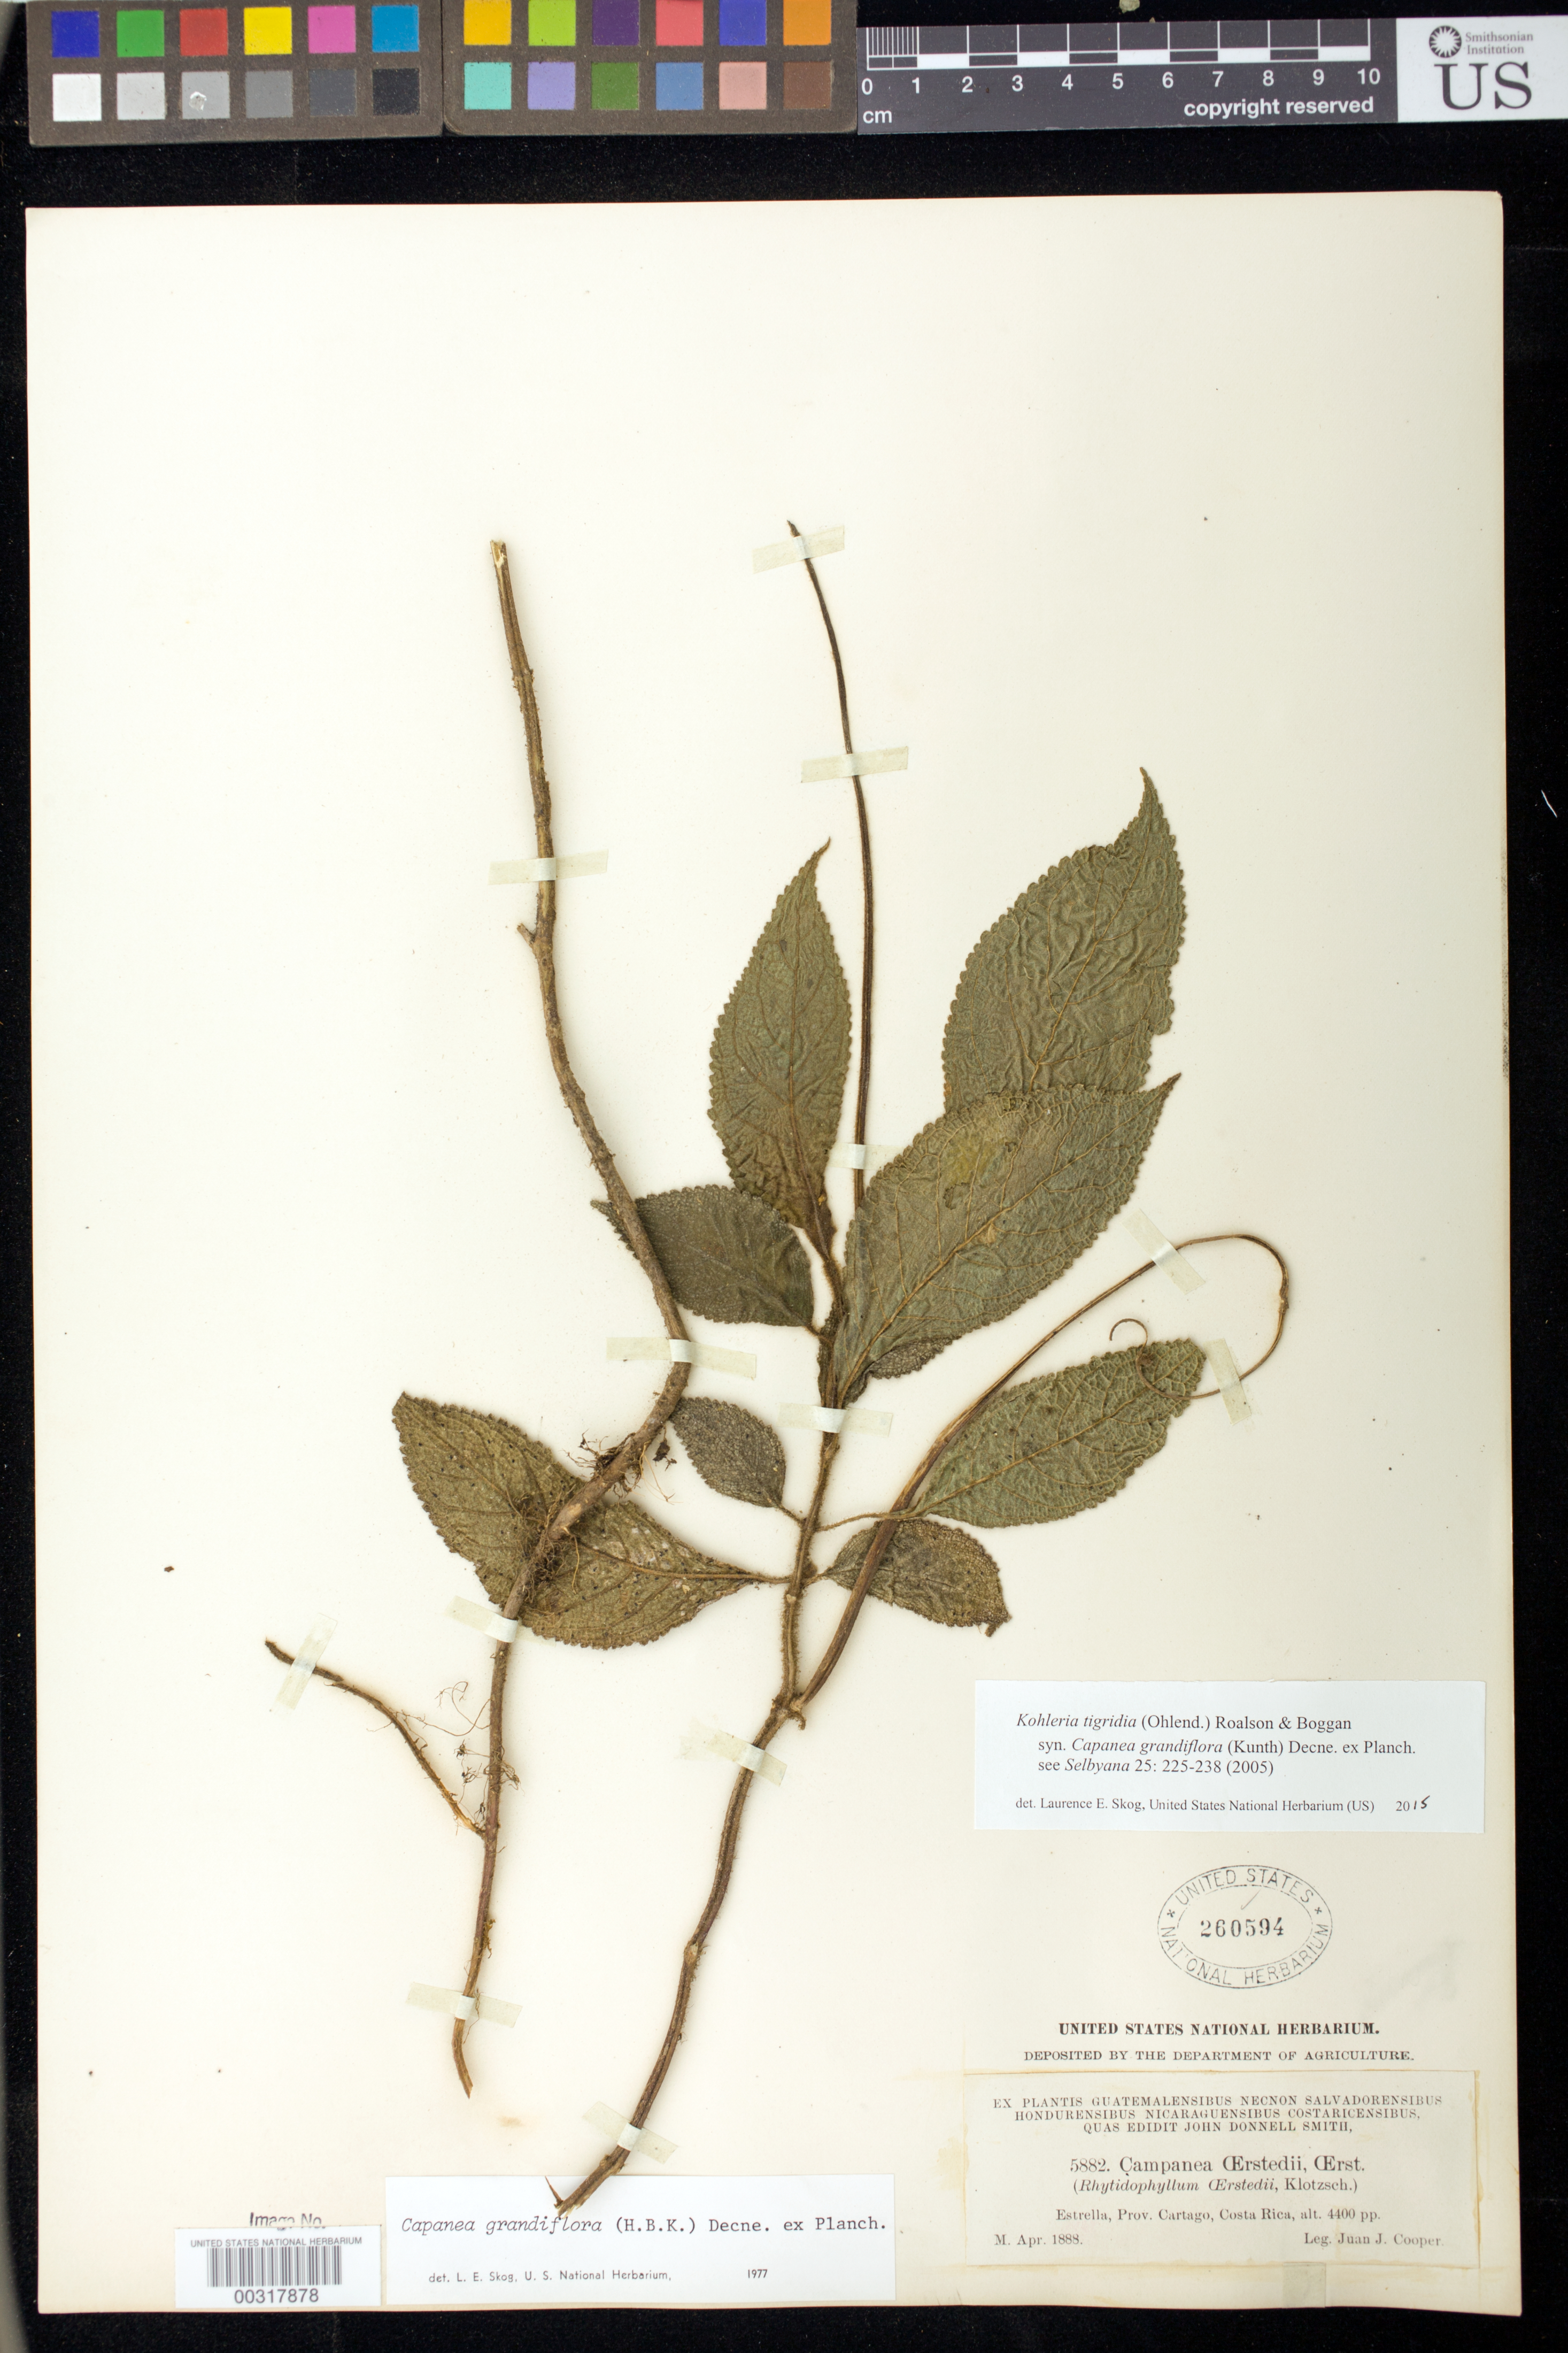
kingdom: Plantae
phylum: Tracheophyta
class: Magnoliopsida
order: Lamiales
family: Gesneriaceae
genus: Kohleria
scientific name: Kohleria tigridia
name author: (Ohlend.) Roalson & Boggan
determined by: Boggan, J. K.; Skog, L. E.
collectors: J. J. Cooper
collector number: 5882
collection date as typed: Apr 1888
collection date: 1888-04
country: Costa Rica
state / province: Cartago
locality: Estrella, Prov. Cartago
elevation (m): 1341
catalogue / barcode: US 260594